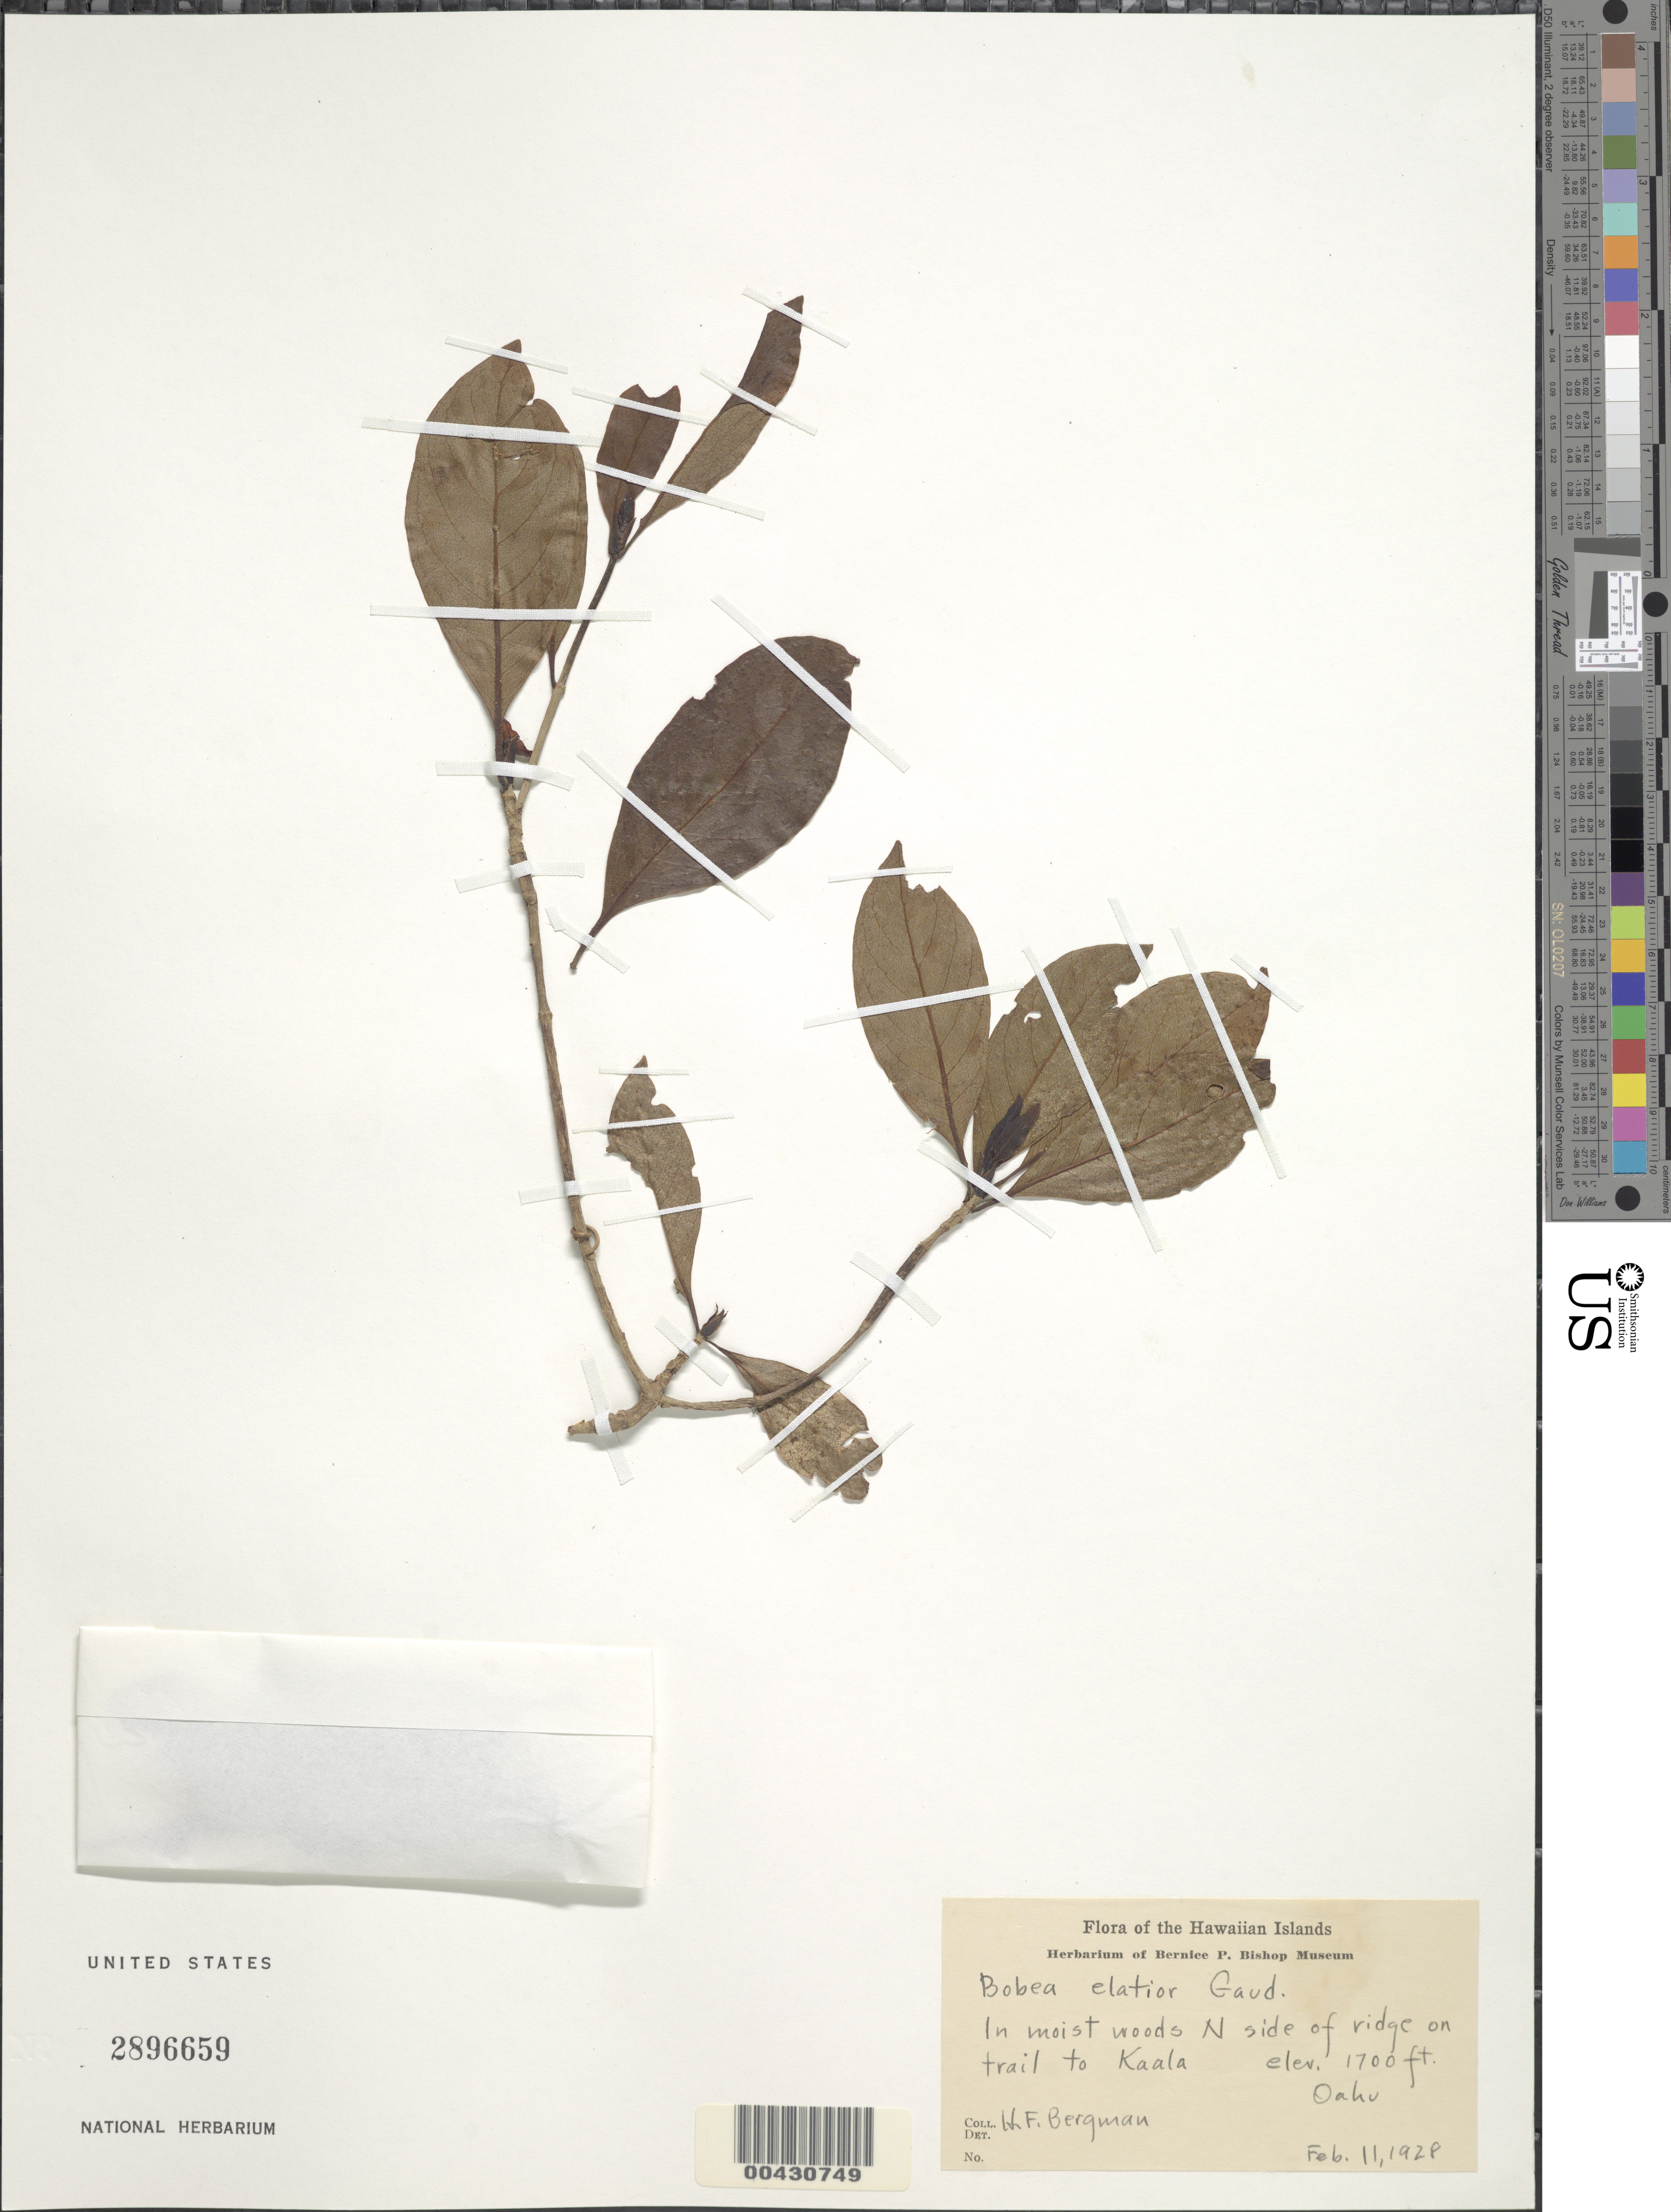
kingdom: Plantae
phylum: Tracheophyta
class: Magnoliopsida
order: Gentianales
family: Rubiaceae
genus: Bobea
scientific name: Bobea elatior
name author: Gaudich.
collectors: H. Bergman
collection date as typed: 11 Feb 1928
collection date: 1928-02-11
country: United States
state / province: Hawaii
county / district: Honolulu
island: Oahu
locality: N side of ridge on trail to Kaala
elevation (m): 518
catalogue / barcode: US 2896659